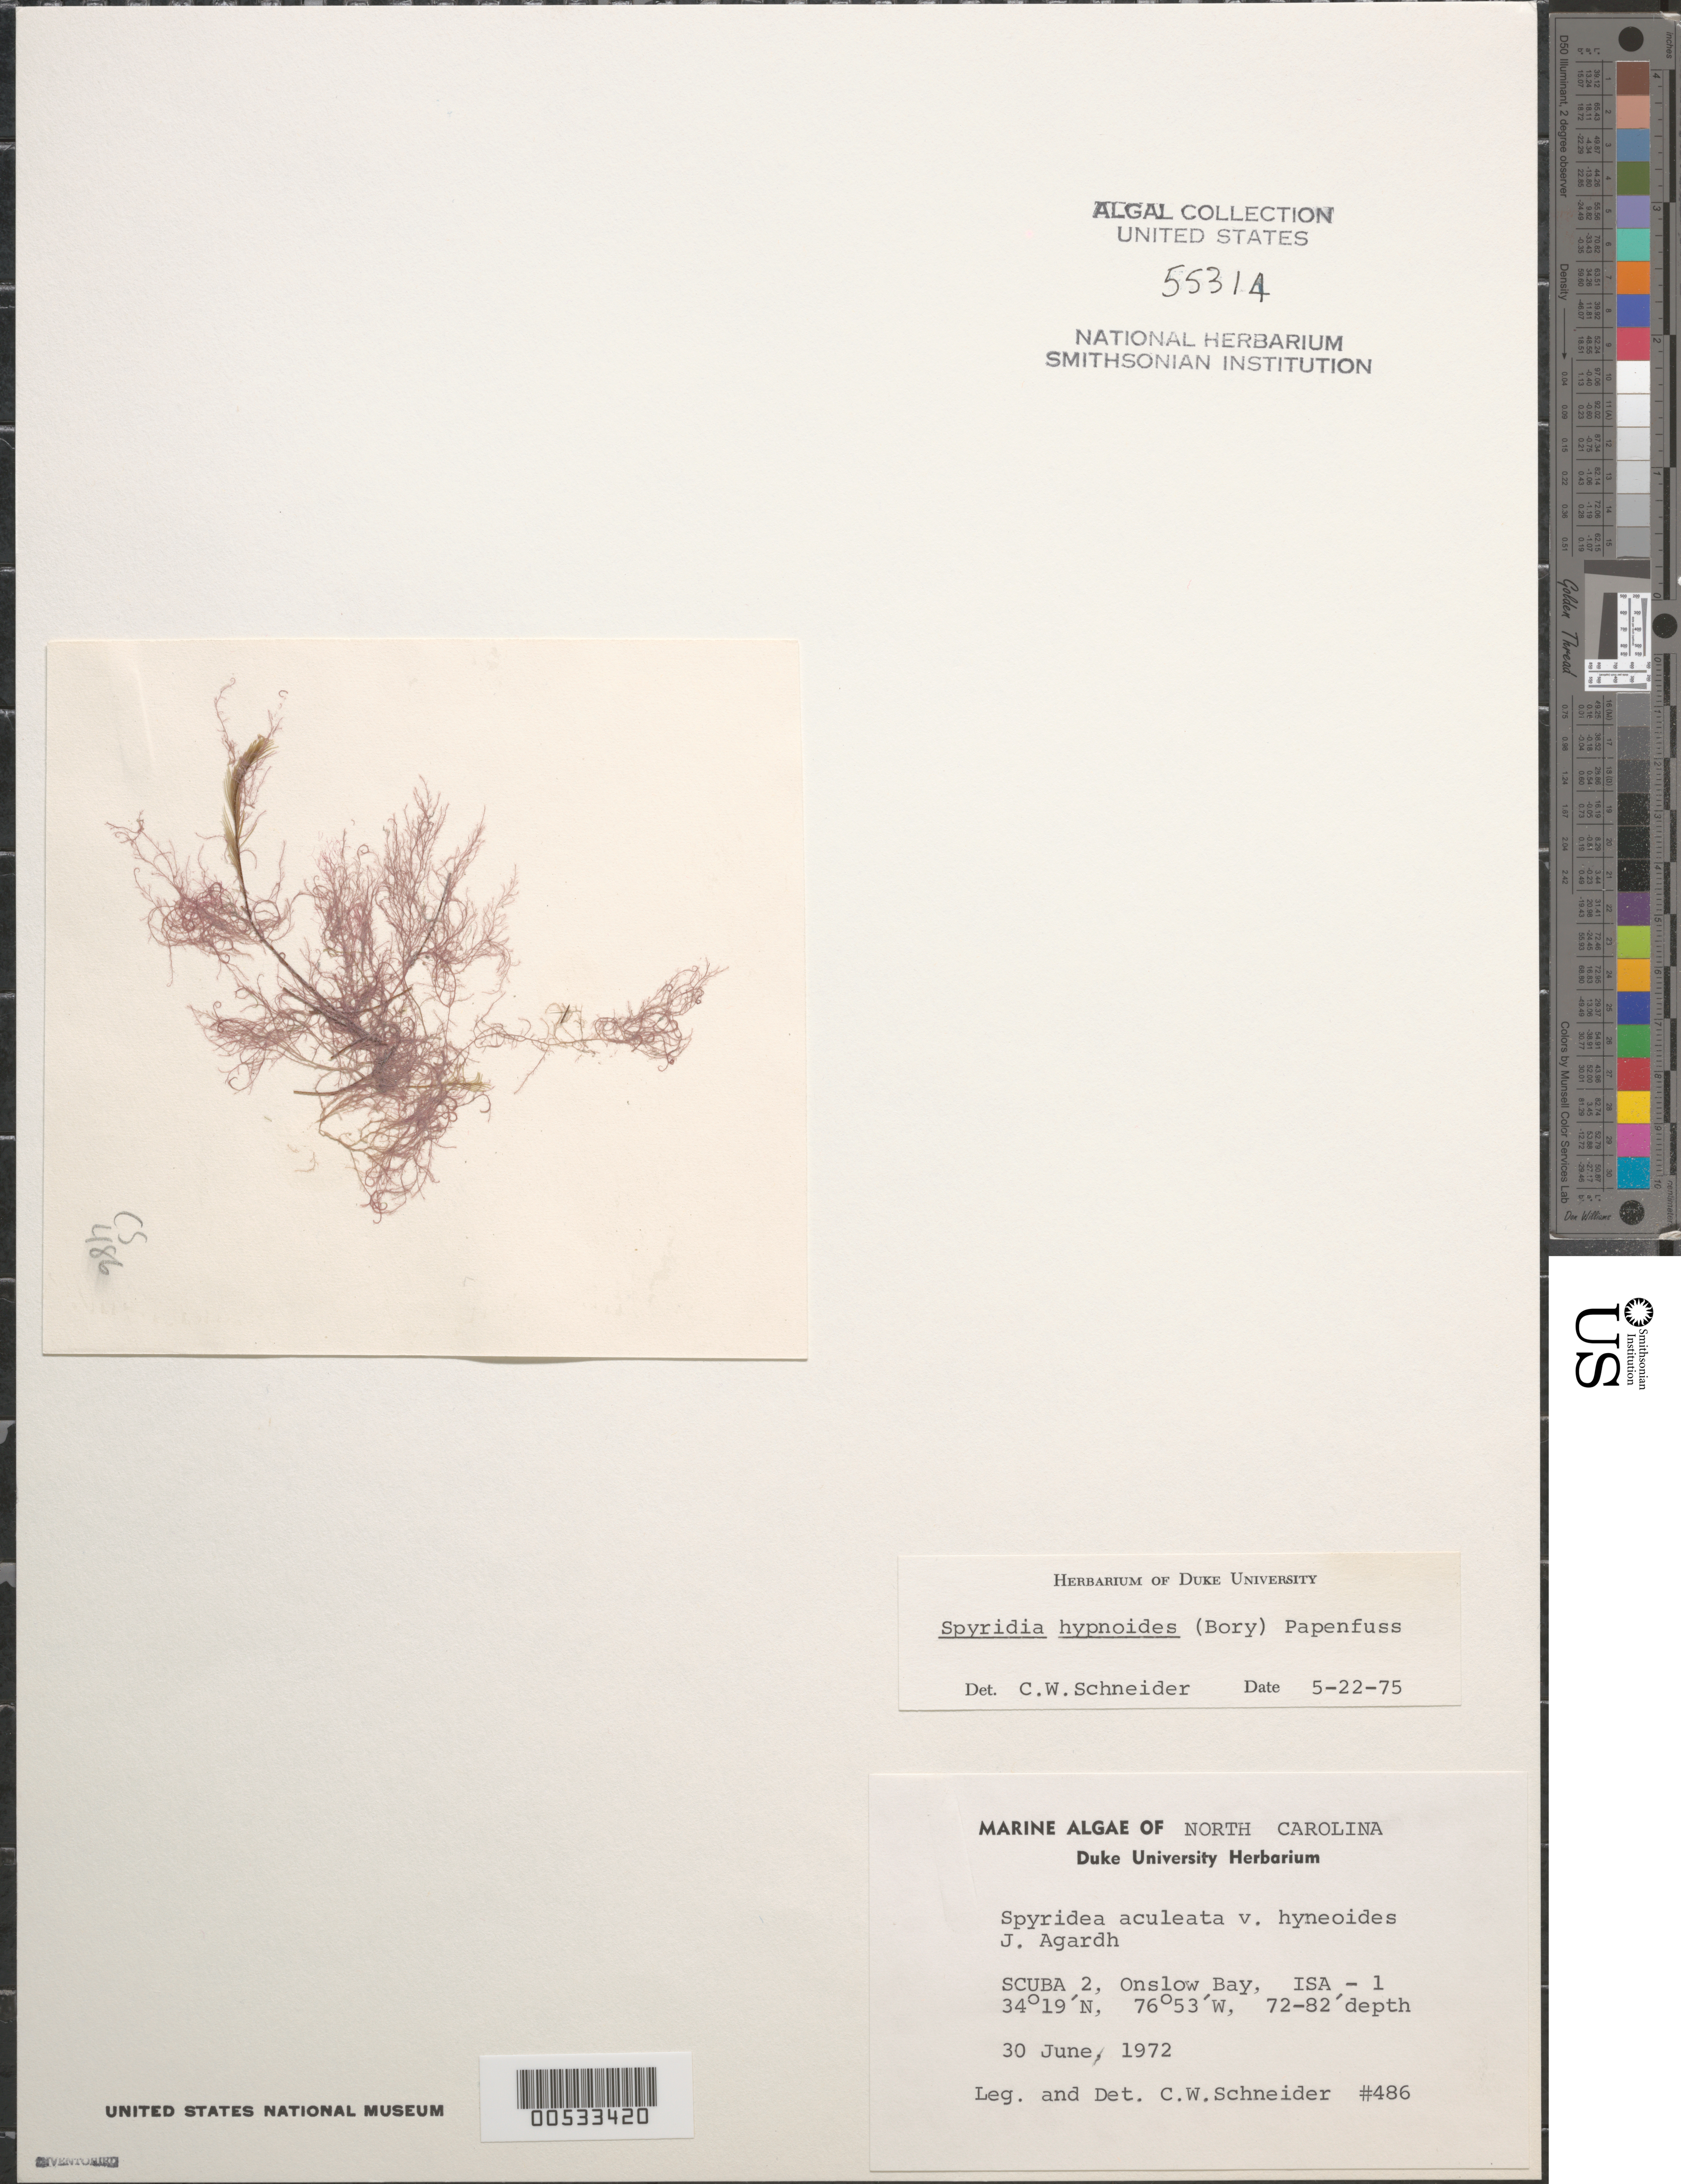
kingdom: Plantae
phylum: Rhodophyta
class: Florideophyceae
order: Ceramiales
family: Spyridiaceae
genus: Spyridia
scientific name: Spyridia hypnoides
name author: (Bory) Papenf.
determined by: Schneider, C. W.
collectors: C. W. Schneider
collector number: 486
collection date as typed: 30 Jun 1972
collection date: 1972-06-30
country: United States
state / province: North Carolina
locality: Onslow Bay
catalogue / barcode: US 55314